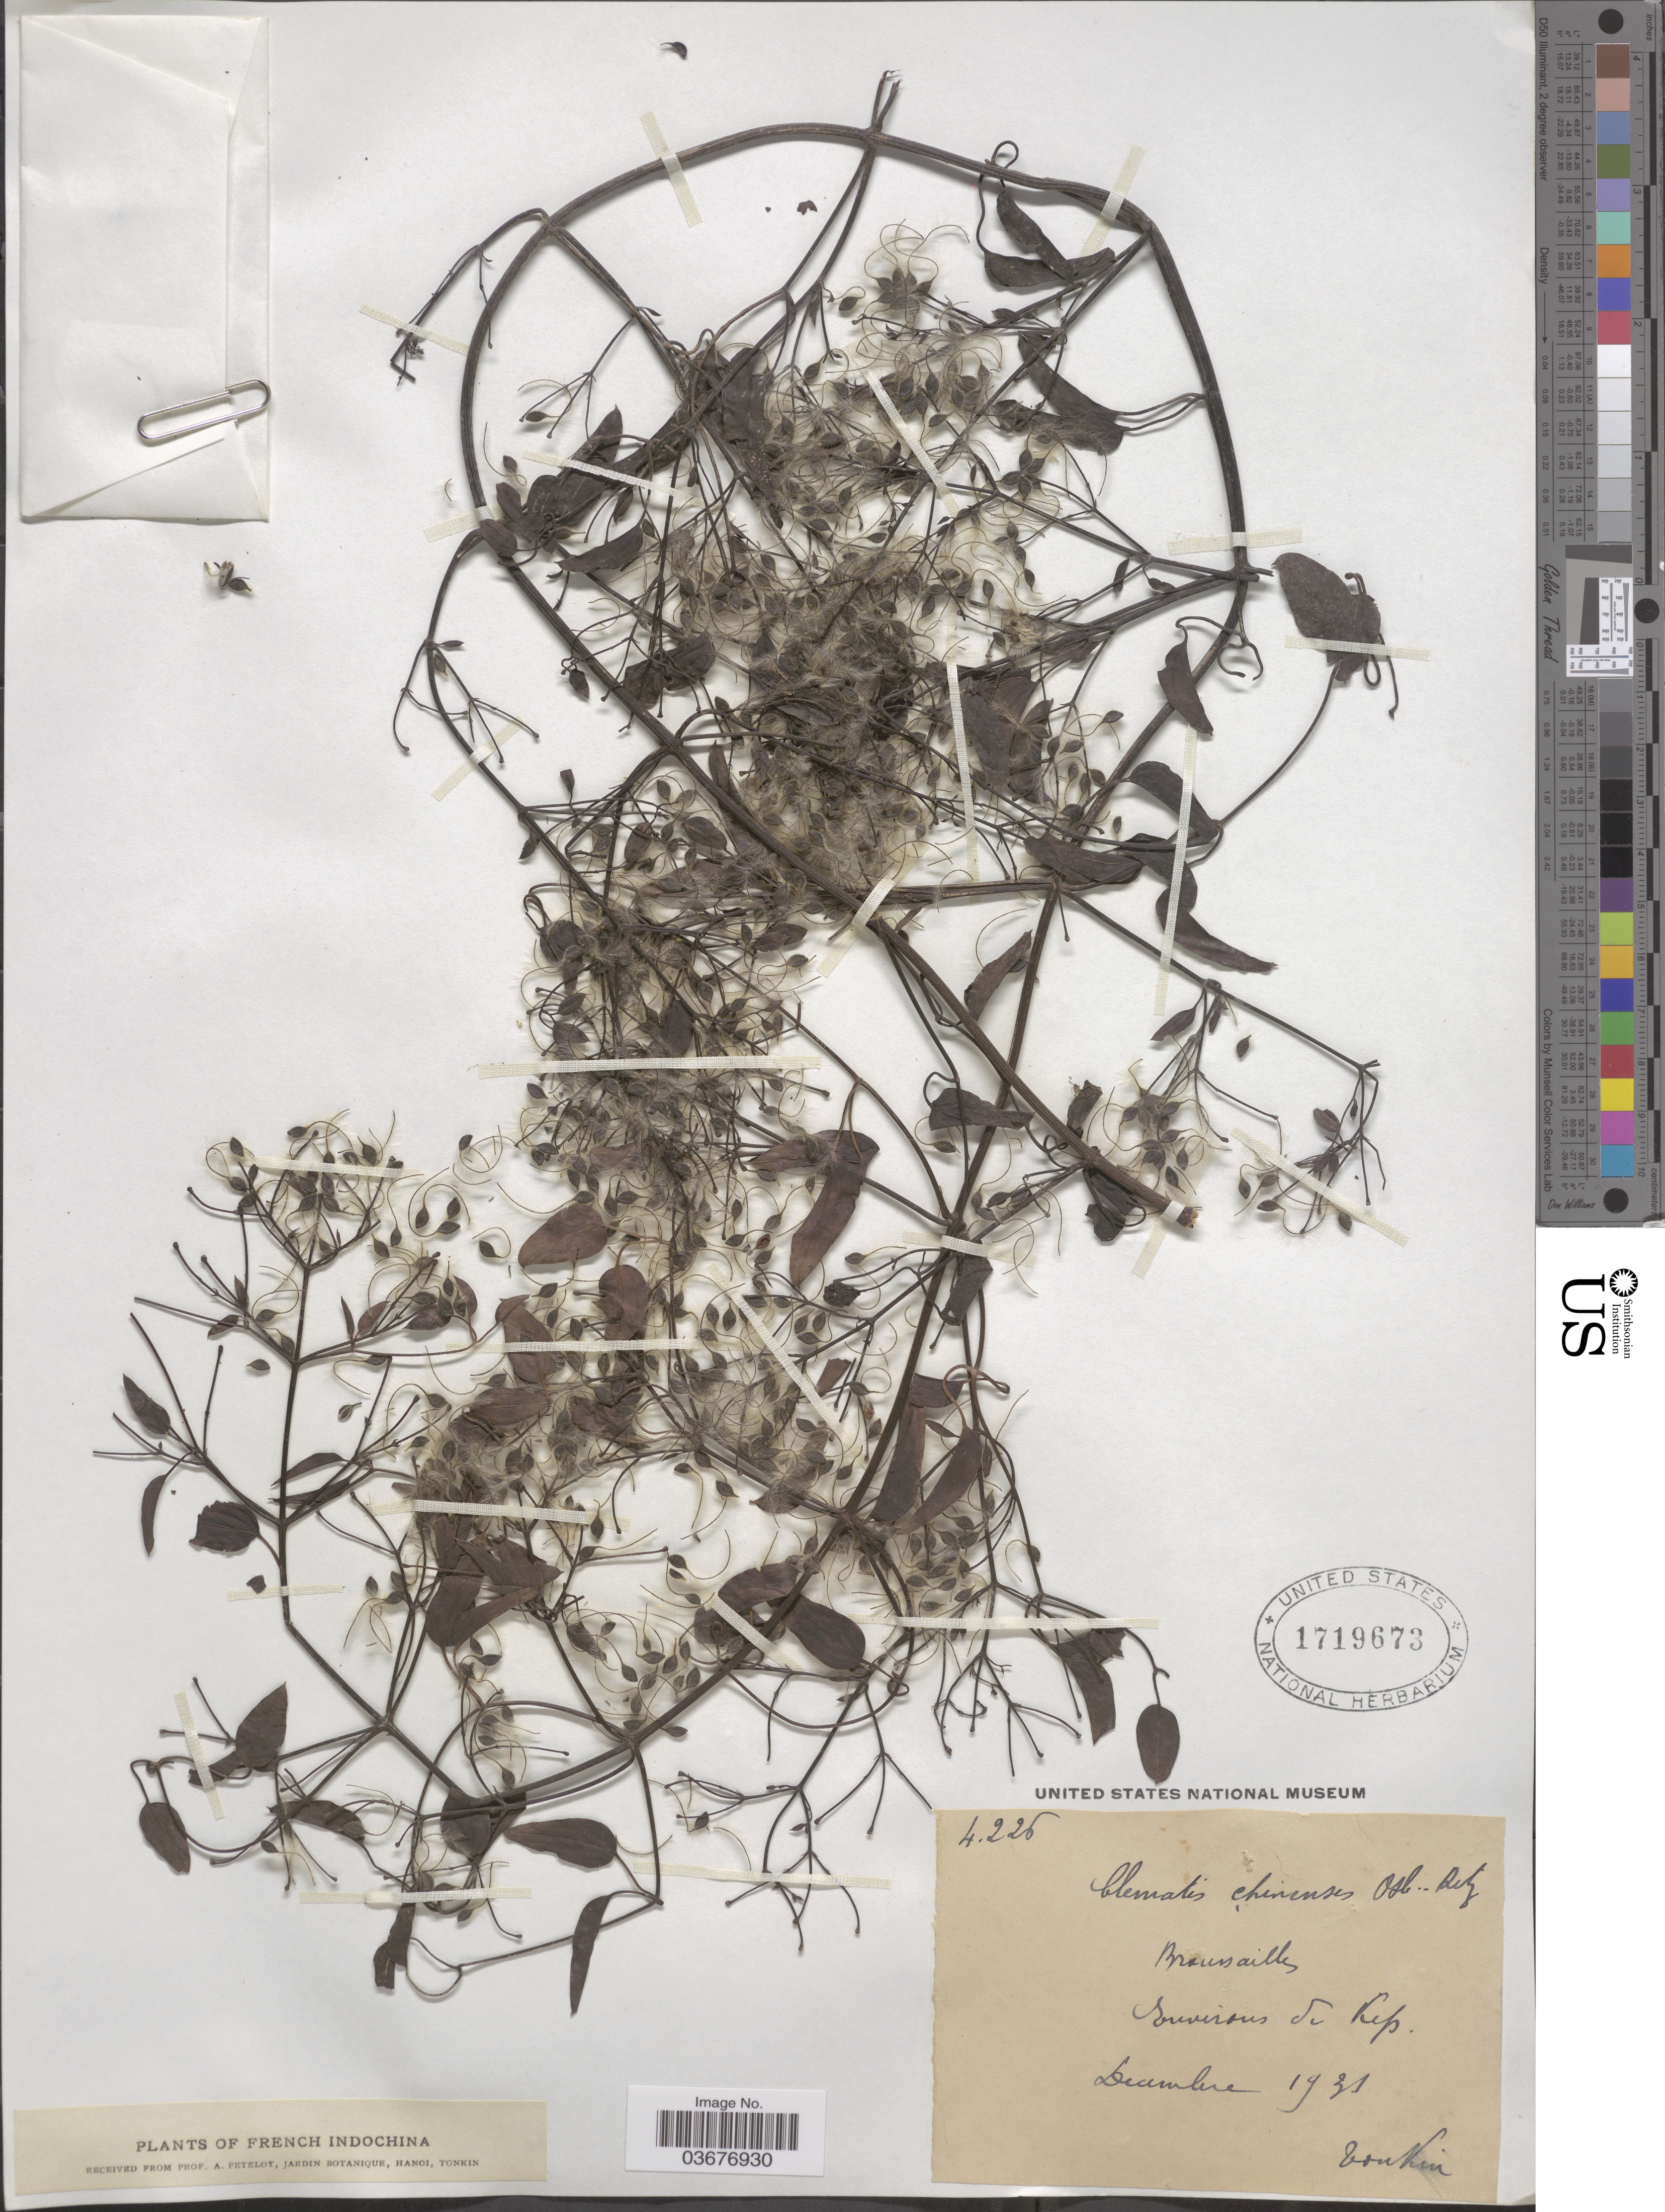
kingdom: Plantae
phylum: Tracheophyta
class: Magnoliopsida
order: Ranunculales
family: Ranunculaceae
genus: Clematis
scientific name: Clematis chinensis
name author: Retz.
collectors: Pételot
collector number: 4226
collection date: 1931-12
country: Vietnam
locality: French Indochina. Broussailles. Environs de Lep.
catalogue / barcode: US 1719673